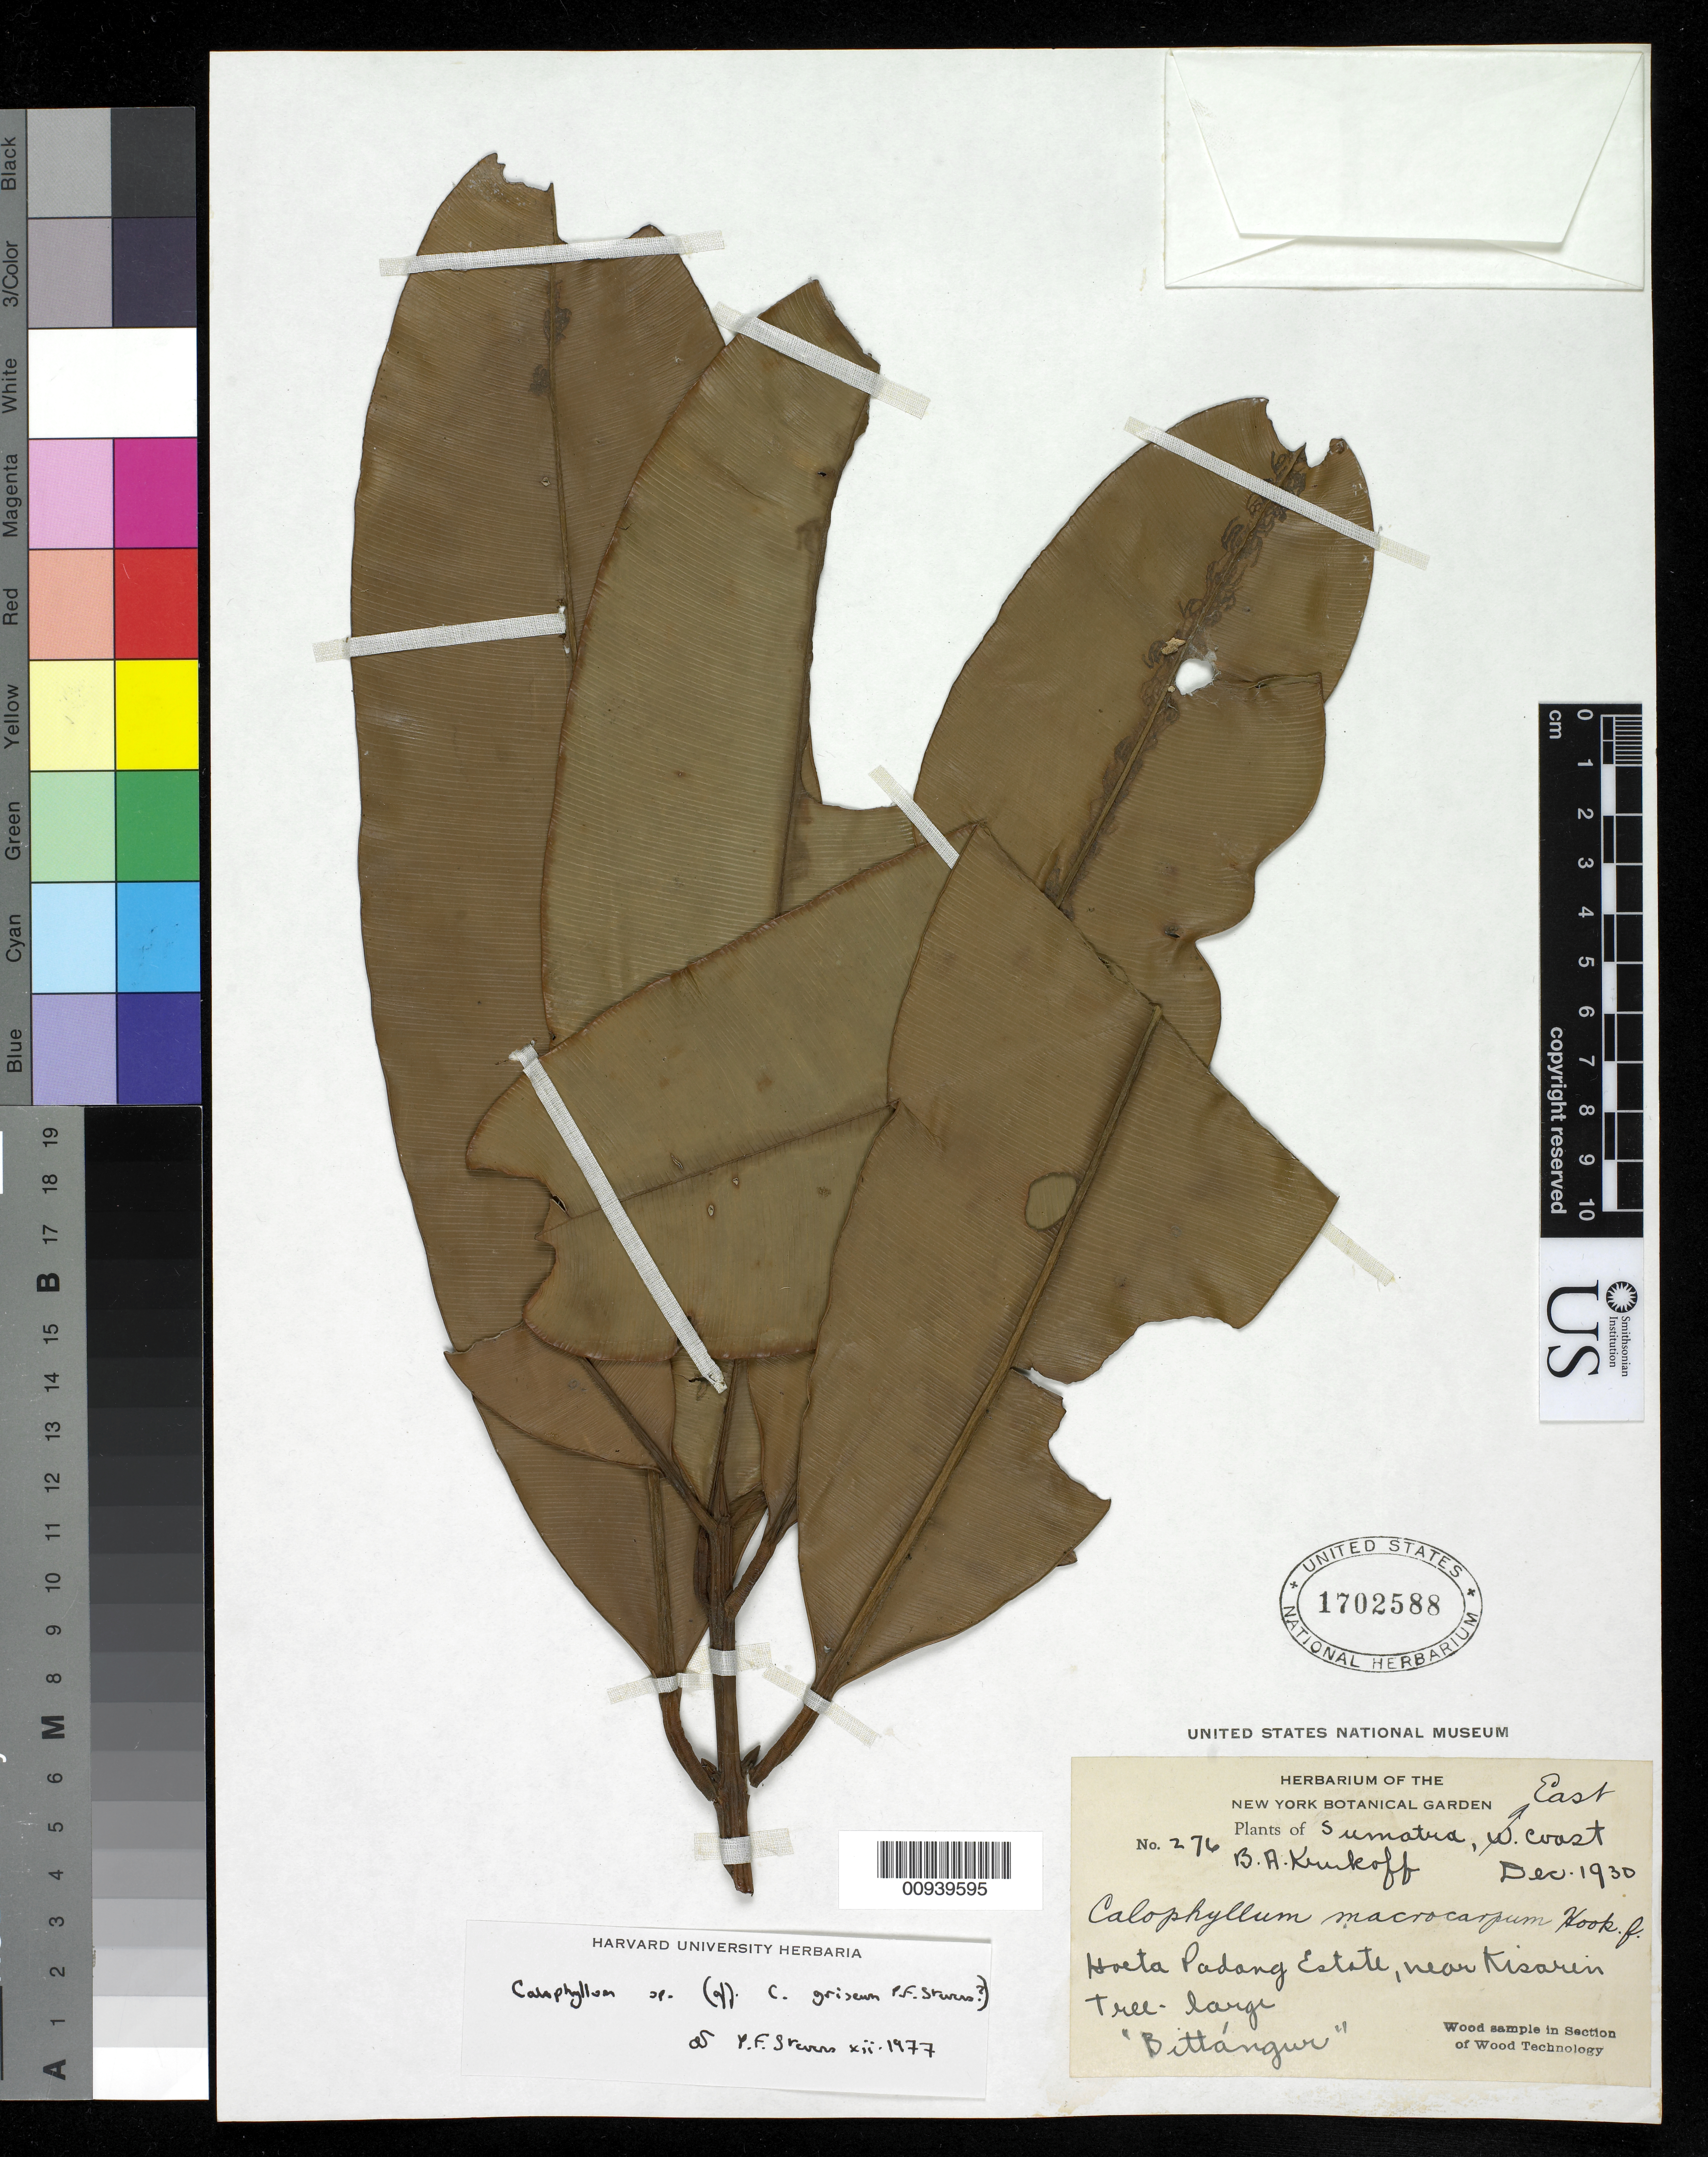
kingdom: Plantae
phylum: Tracheophyta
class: Magnoliopsida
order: Malpighiales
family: Calophyllaceae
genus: Calophyllum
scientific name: Calophyllum griseum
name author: P.F. Stevens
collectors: B. A. Krukoff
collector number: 276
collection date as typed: Dec 1930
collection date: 1930-12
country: Indonesia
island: Sumatra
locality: Hoeta Padang Estate, near Kisaren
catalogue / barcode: US 1702588